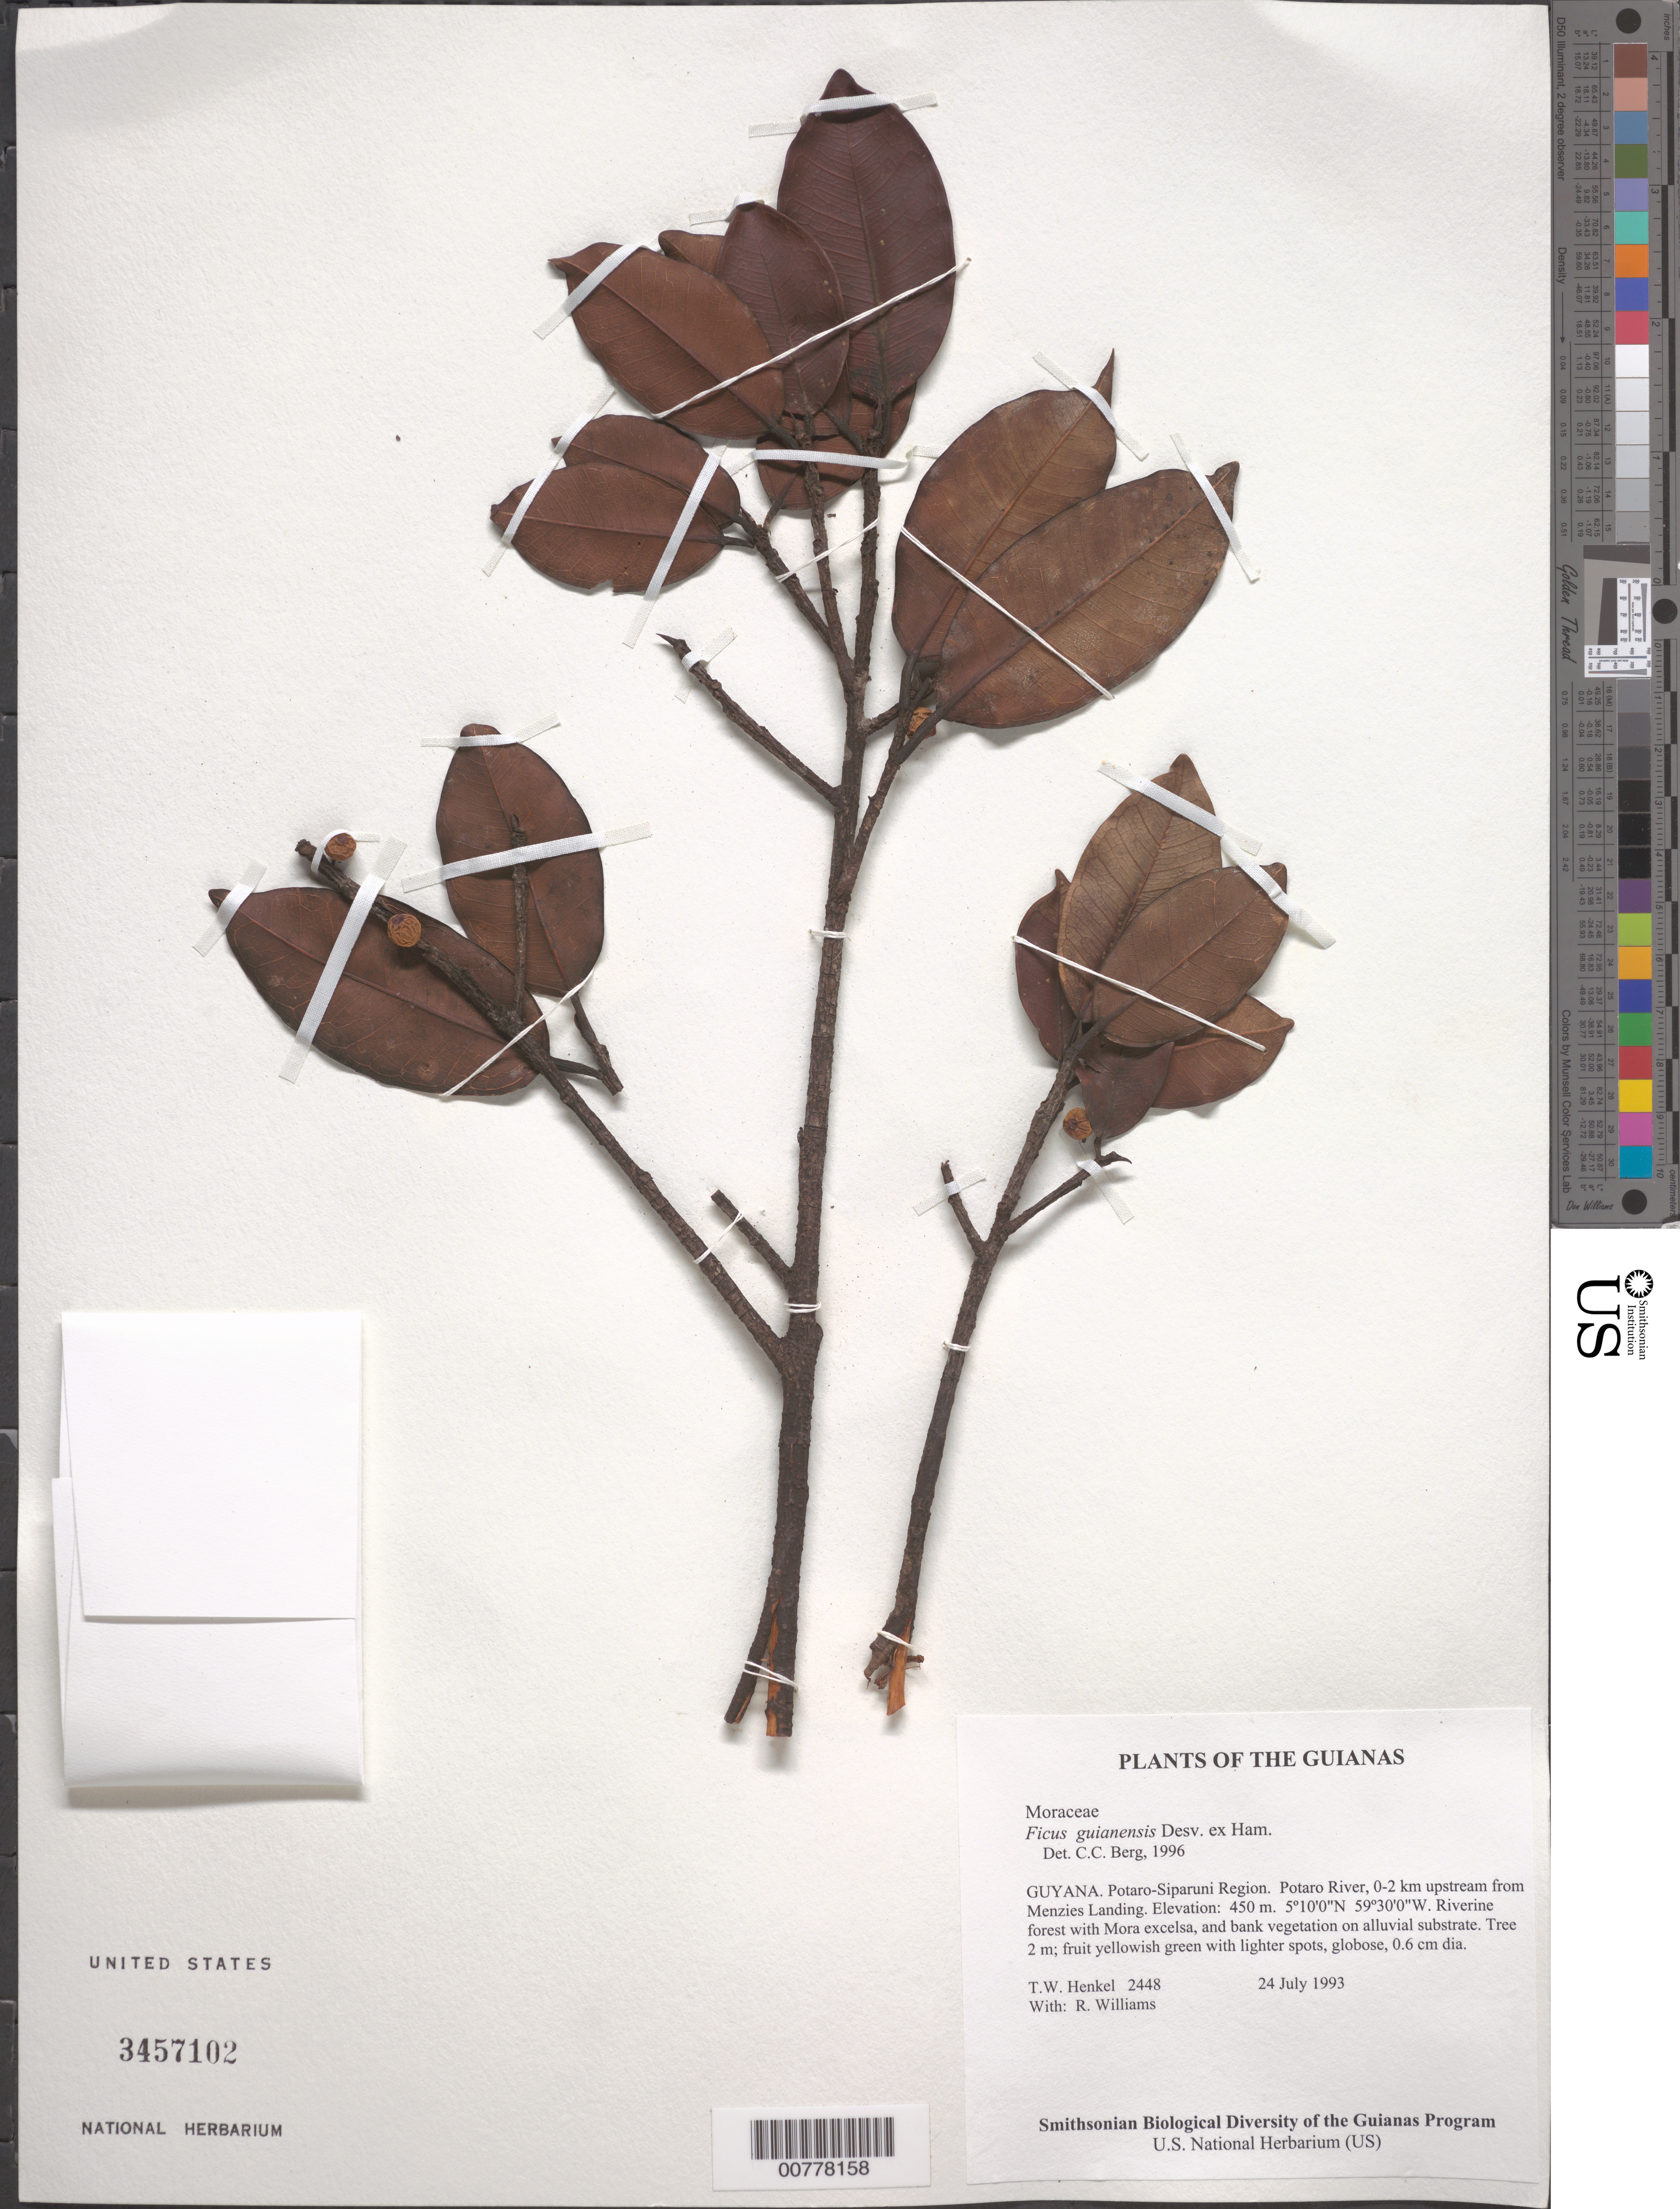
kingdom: Plantae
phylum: Tracheophyta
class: Magnoliopsida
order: Rosales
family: Moraceae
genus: Ficus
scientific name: Ficus guianensis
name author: Desv. ex Ham.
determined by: Berg, C. C.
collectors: T. Henkel & R. Williams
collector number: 2448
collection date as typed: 24 July 1993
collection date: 1993-07-24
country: Guyana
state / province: Potaro-Siparuni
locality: Potaro River, 0-2 km upstream from Menzies Landing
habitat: Riverine forest with Mora excelsa, and bank vegetation on alluvial substrate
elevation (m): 450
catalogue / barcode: US 3457102